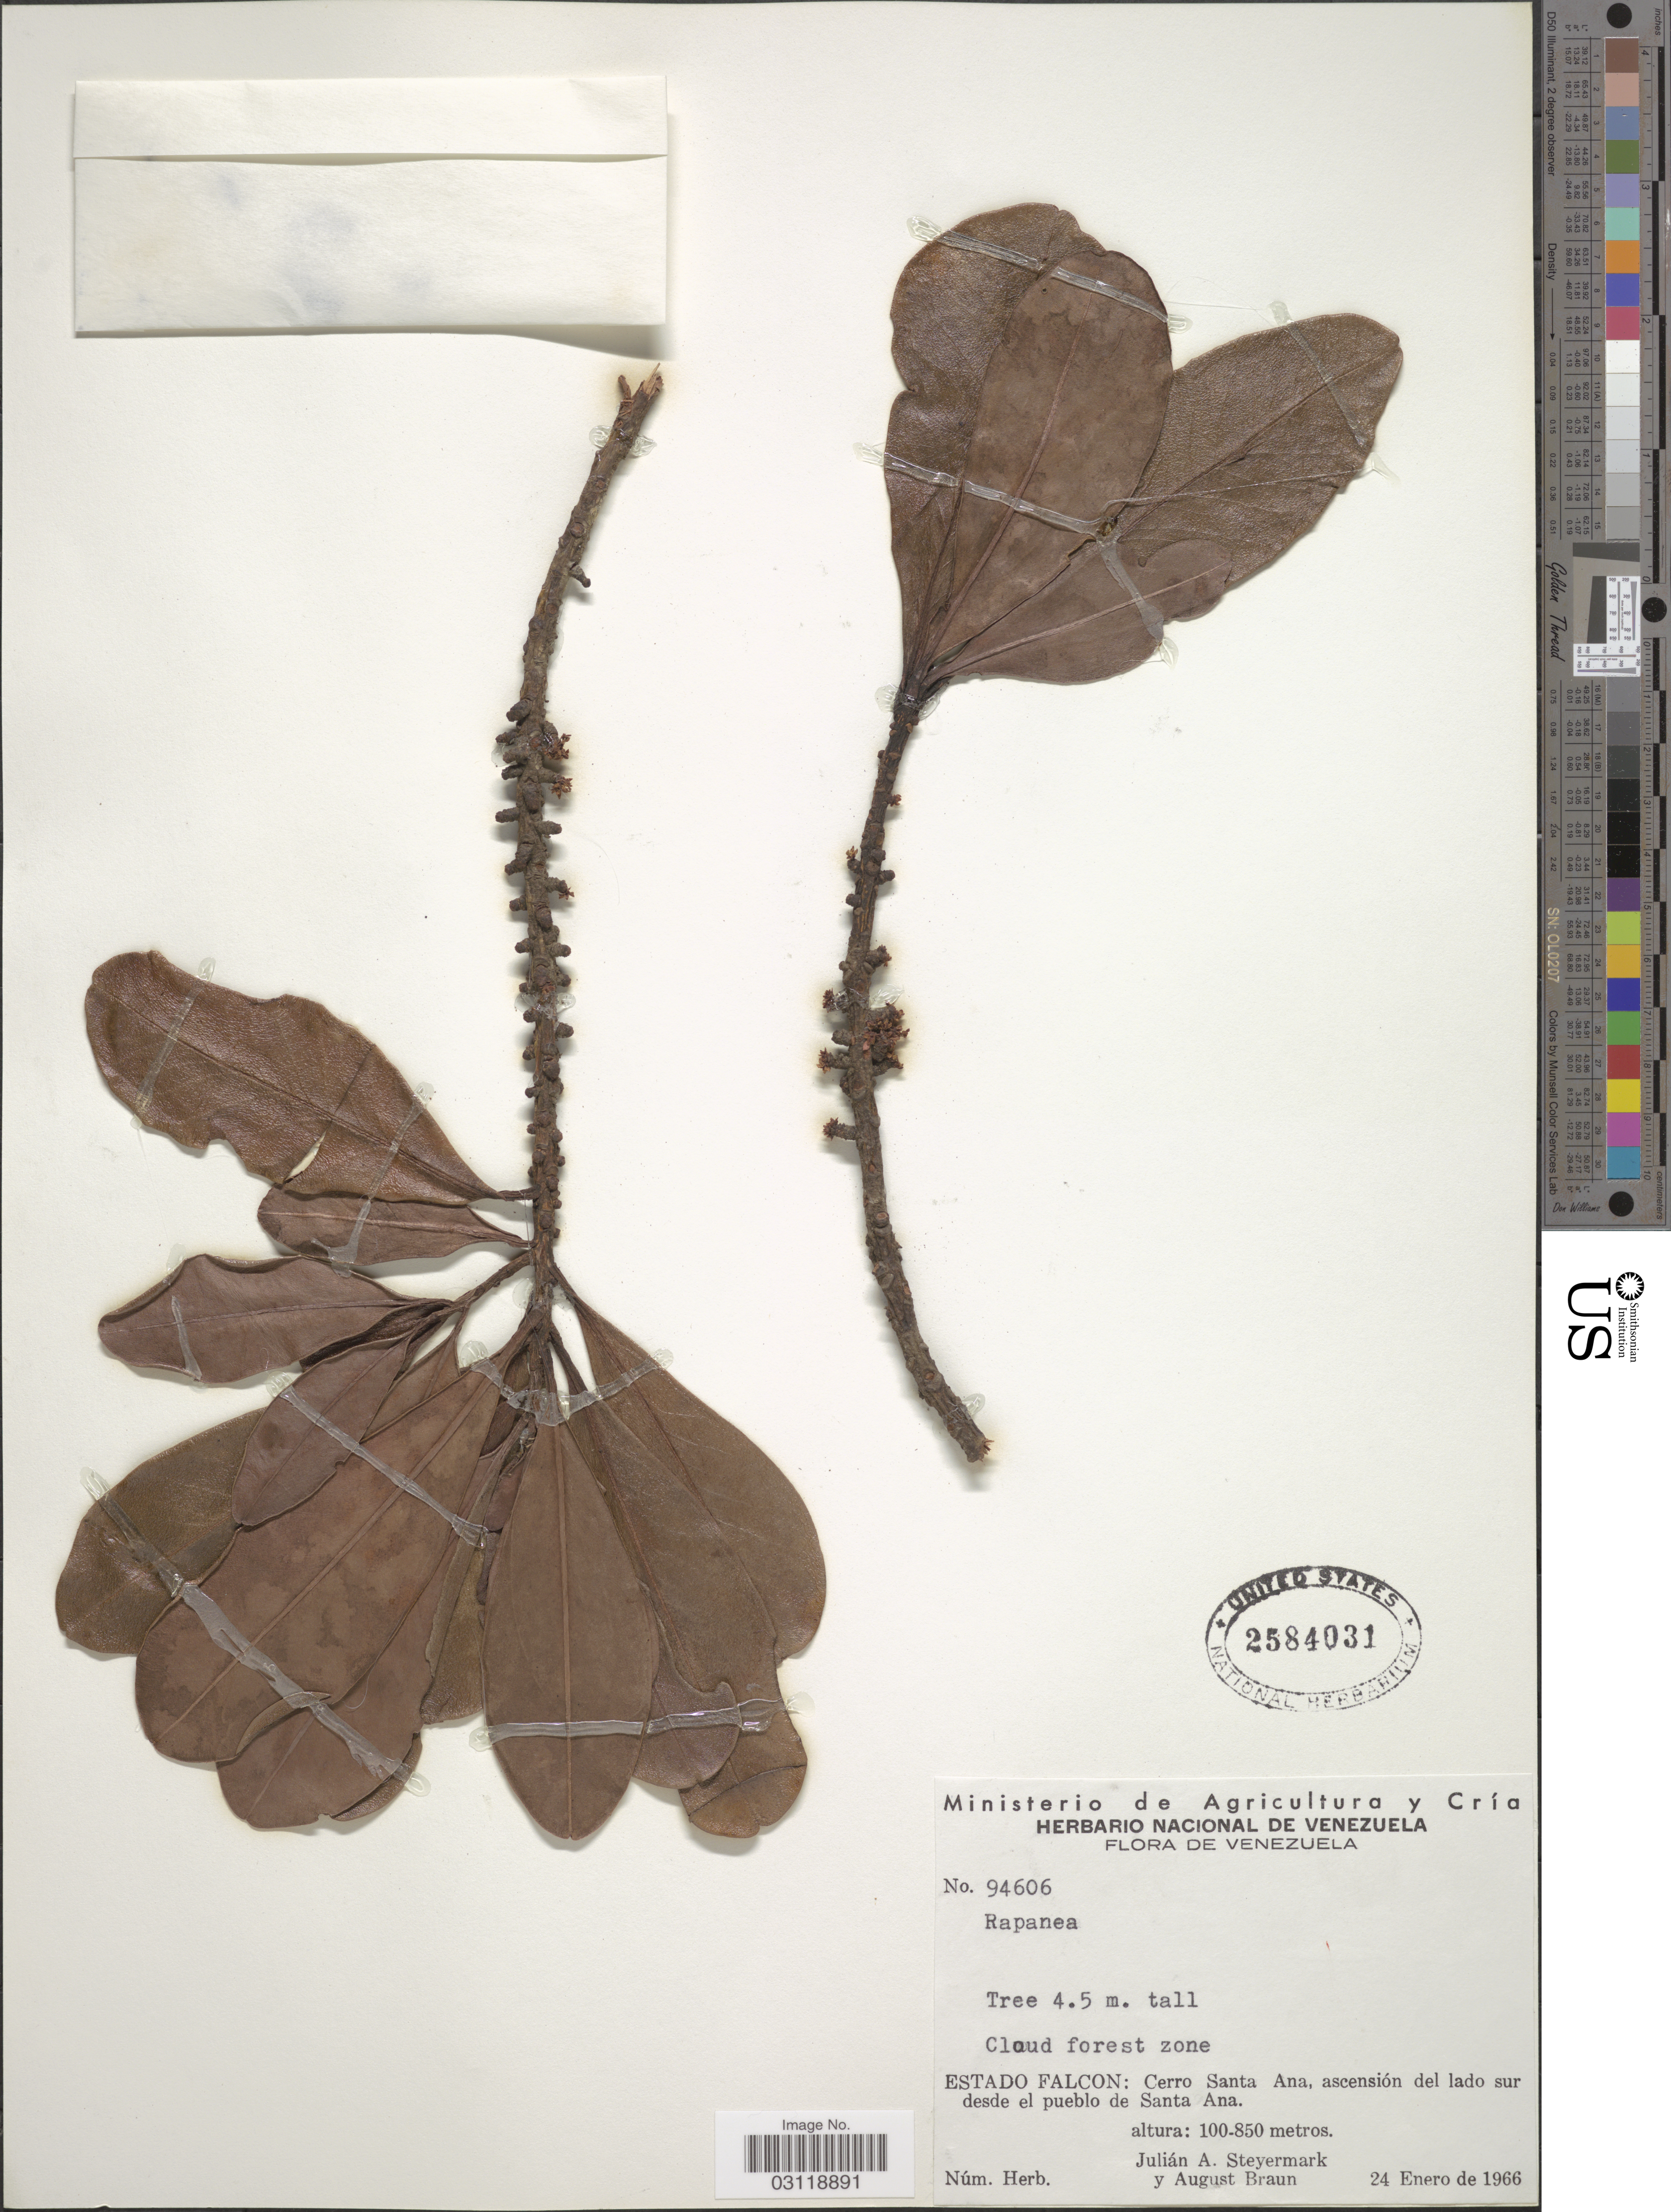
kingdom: Plantae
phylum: Tracheophyta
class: Magnoliopsida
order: Ericales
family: Primulaceae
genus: Rapanea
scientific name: Rapanea sp.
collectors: J. Steyermark & A. Braun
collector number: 94606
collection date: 1966-01-24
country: Venezuela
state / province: Falcón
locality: Cerro Santa Ana, ascensión del lado sur desde el pueblo de Santa Ana.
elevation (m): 100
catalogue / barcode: US 2584031